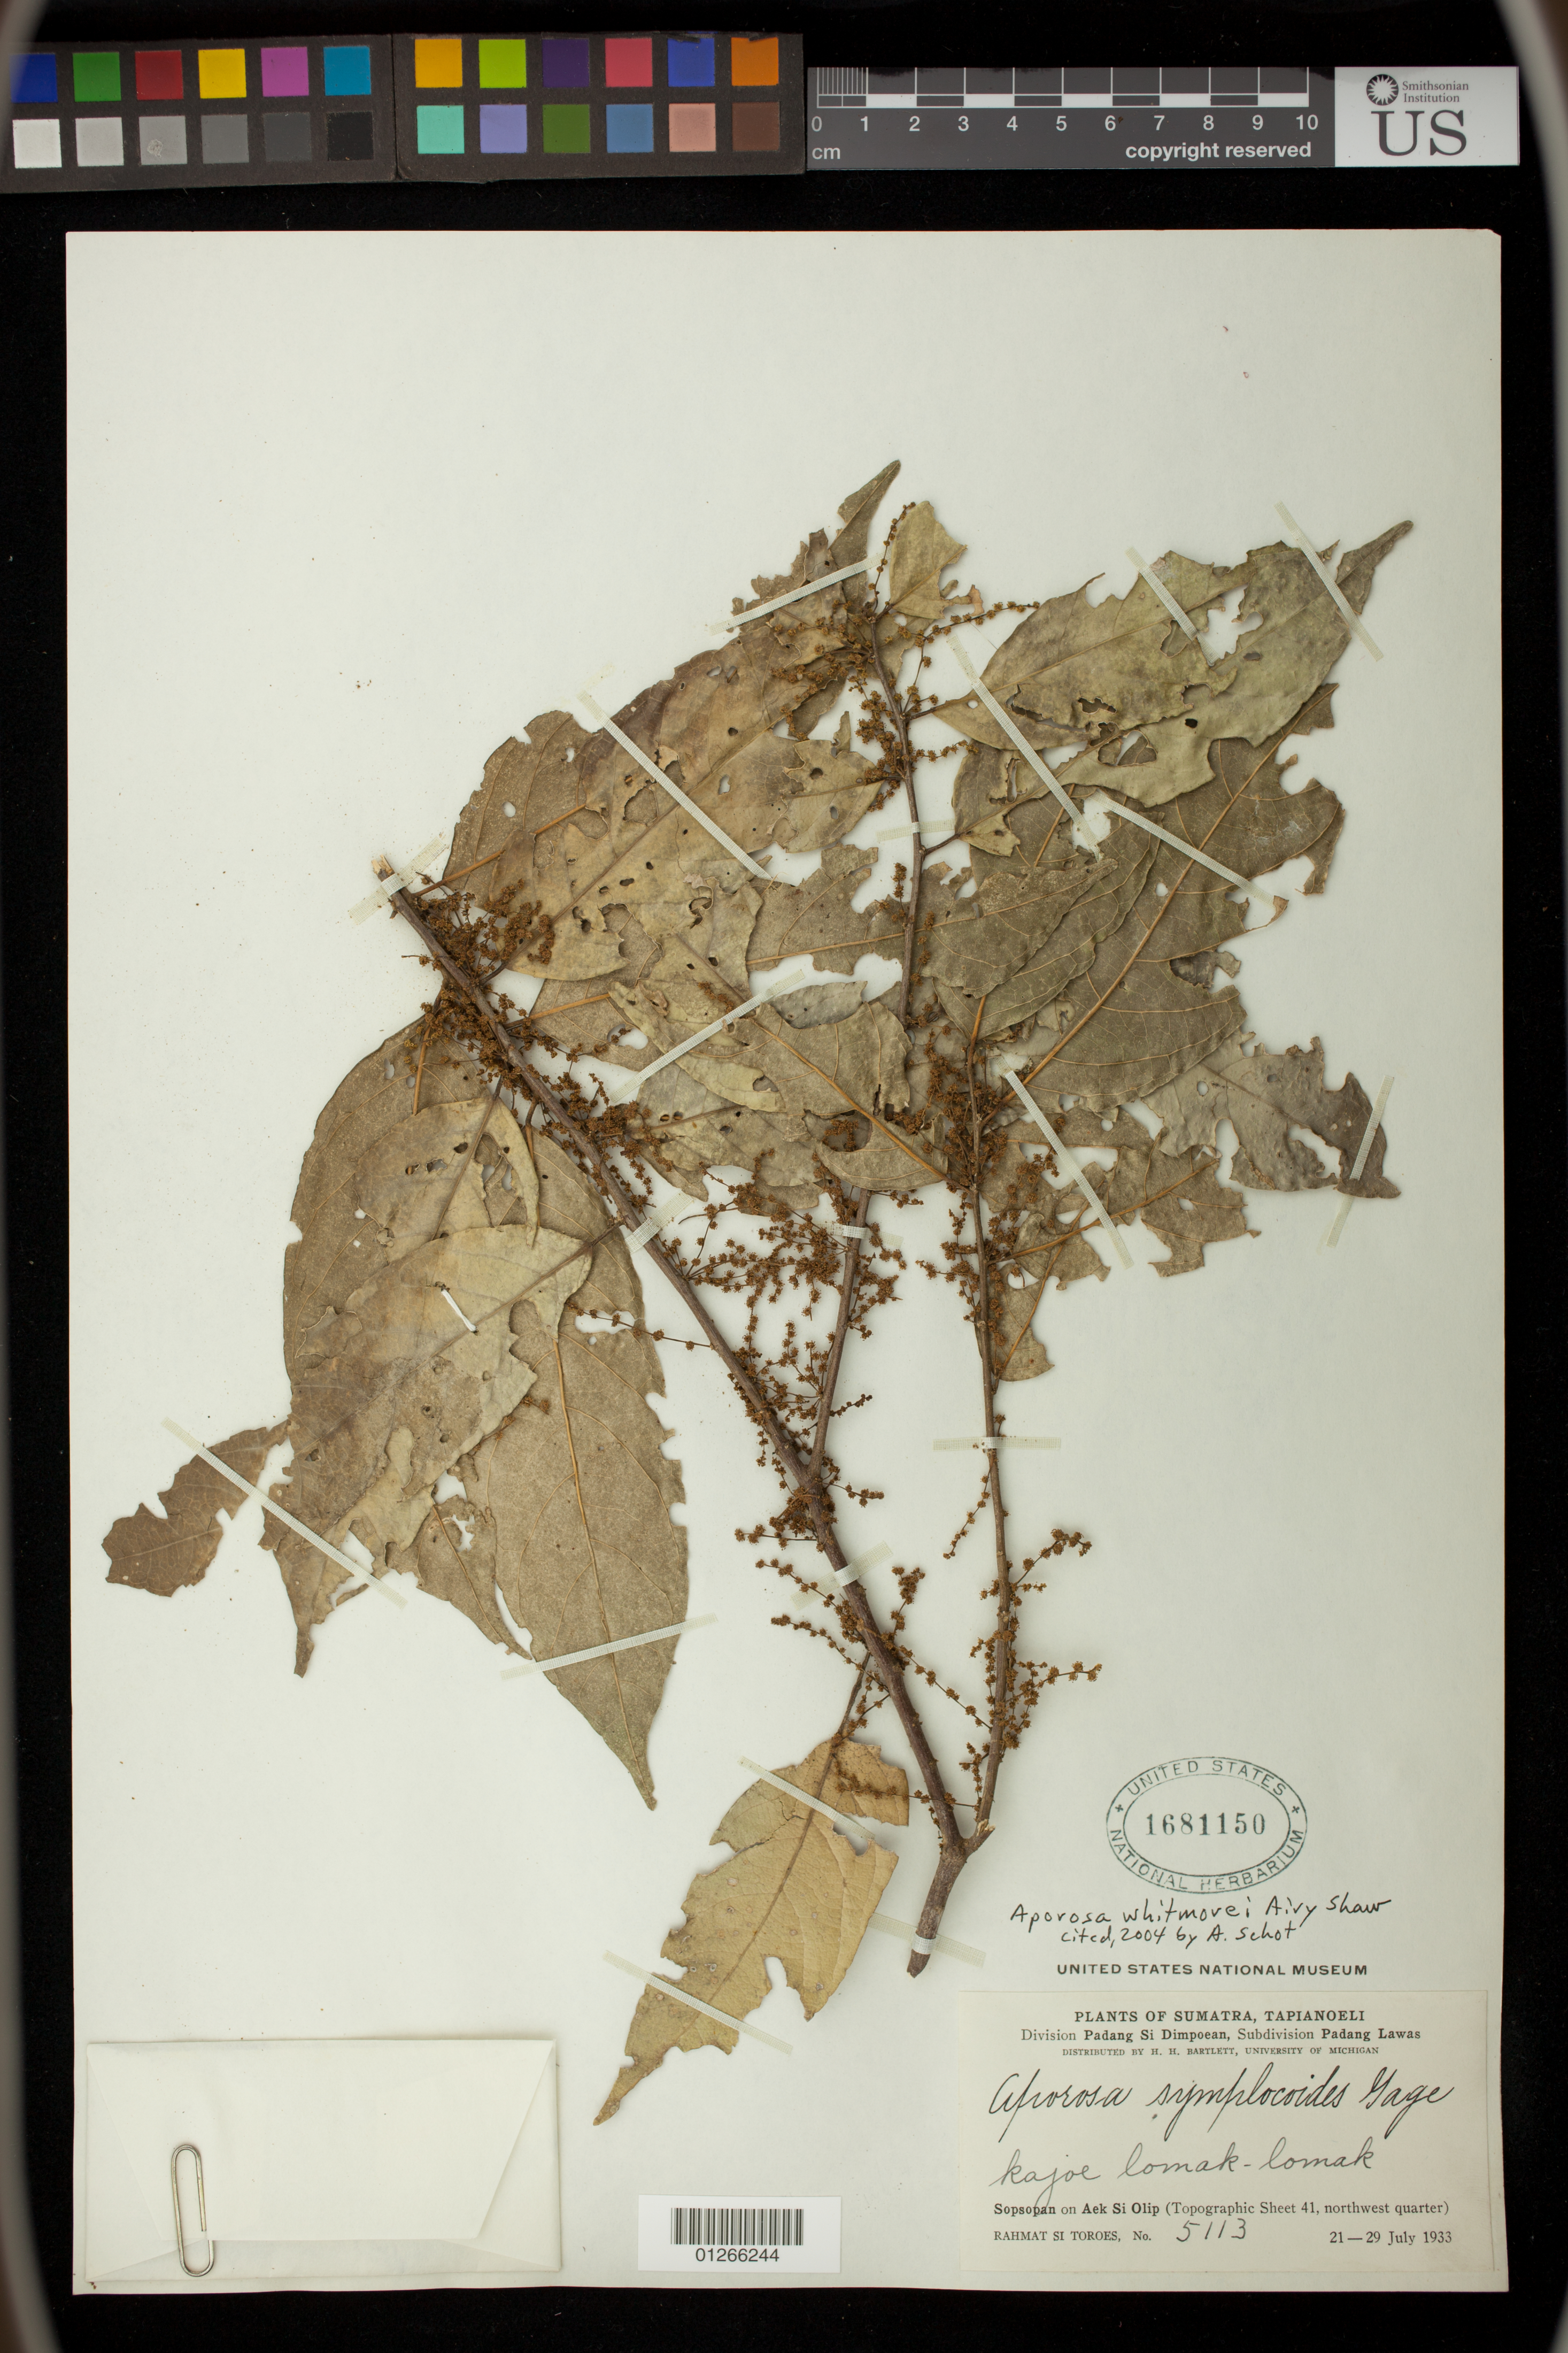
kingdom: Plantae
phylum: Tracheophyta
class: Magnoliopsida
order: Malpighiales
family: Phyllanthaceae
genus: Aporosa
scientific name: Aporosa whitmorei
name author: Airy Shaw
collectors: Rahmat Si Boeea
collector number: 5113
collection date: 1933-07-21/1933-07-29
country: Indonesia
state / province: Sumatra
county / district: Sumatera Utara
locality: Sumatra, Tapianoeli [Tapanuli]. Division Padang Si Dimpoean [Sidempuan], Subdivision Padang Lawas. Sopsopan [Sosopan] on Aek Si Olip [Siolip] (Topographic Sheet 41, northwest quarter).